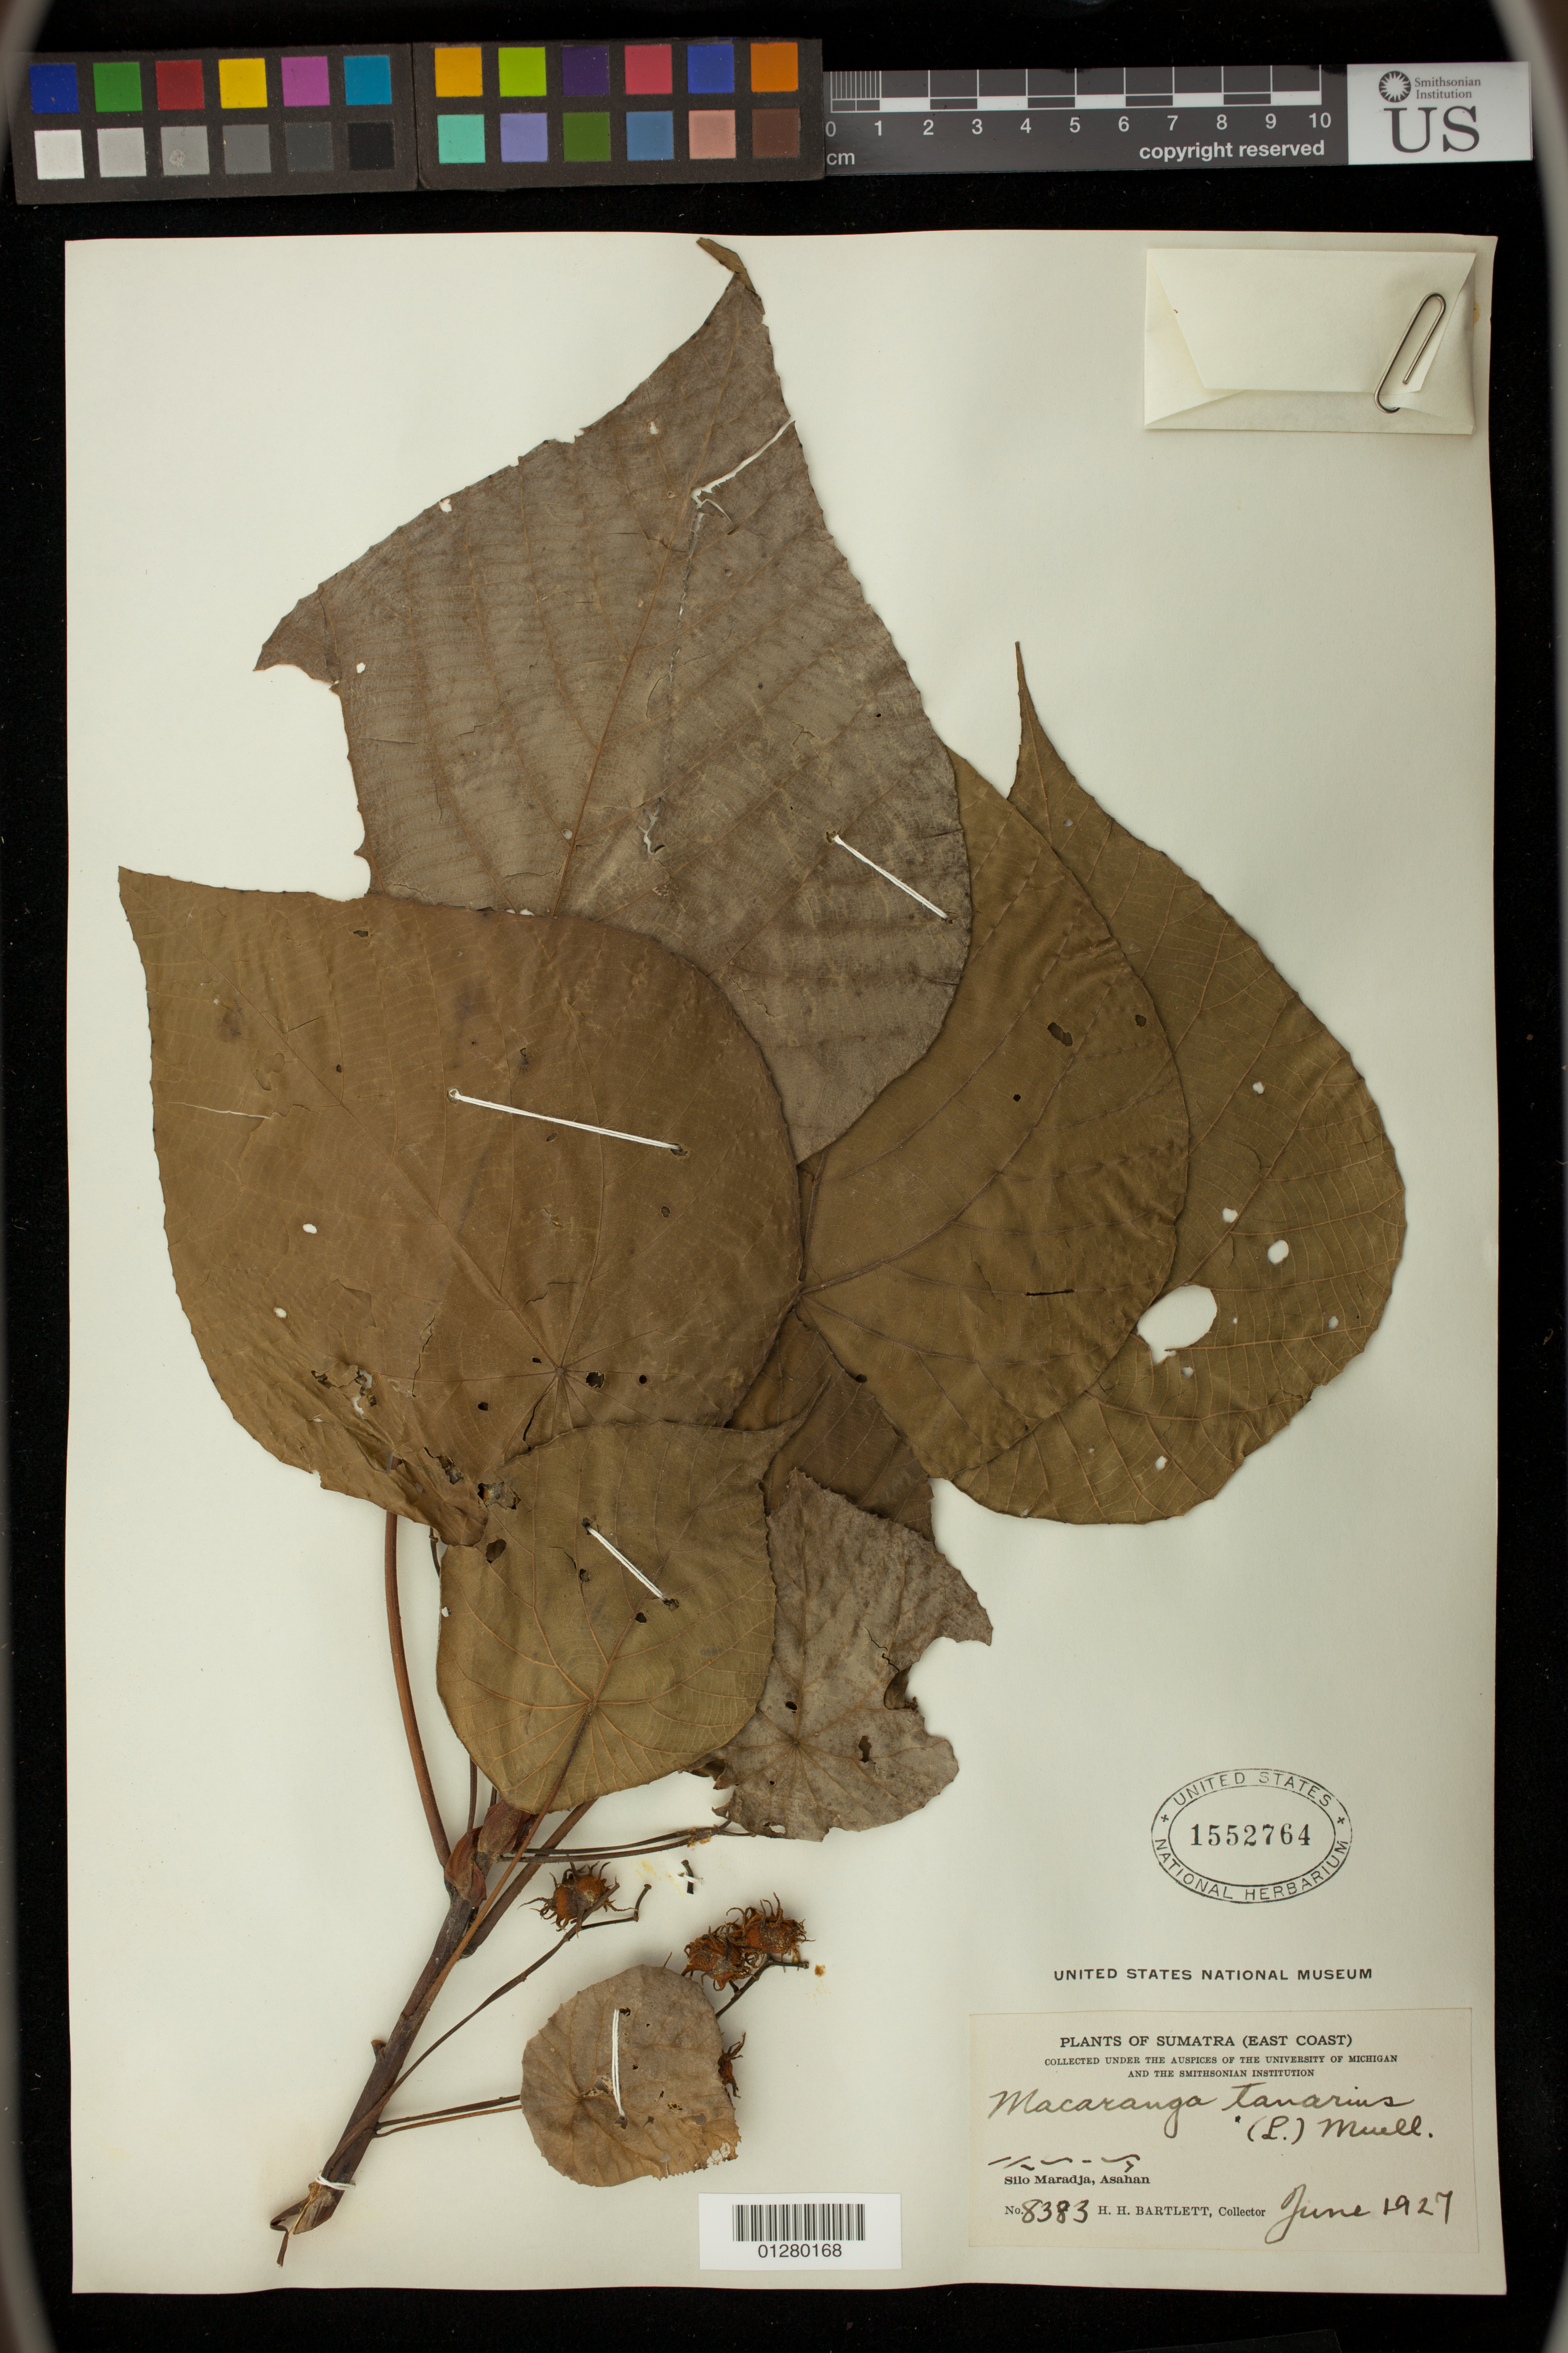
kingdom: Plantae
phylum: Tracheophyta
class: Magnoliopsida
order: Malpighiales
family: Euphorbiaceae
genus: Macaranga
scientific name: Macaranga tanarius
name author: (L.) Müll. Arg.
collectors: H. H. Bartlett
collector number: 8383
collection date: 1927-06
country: Indonesia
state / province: Sumatra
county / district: Sumatera Utara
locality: East Coast,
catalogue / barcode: US 1552764